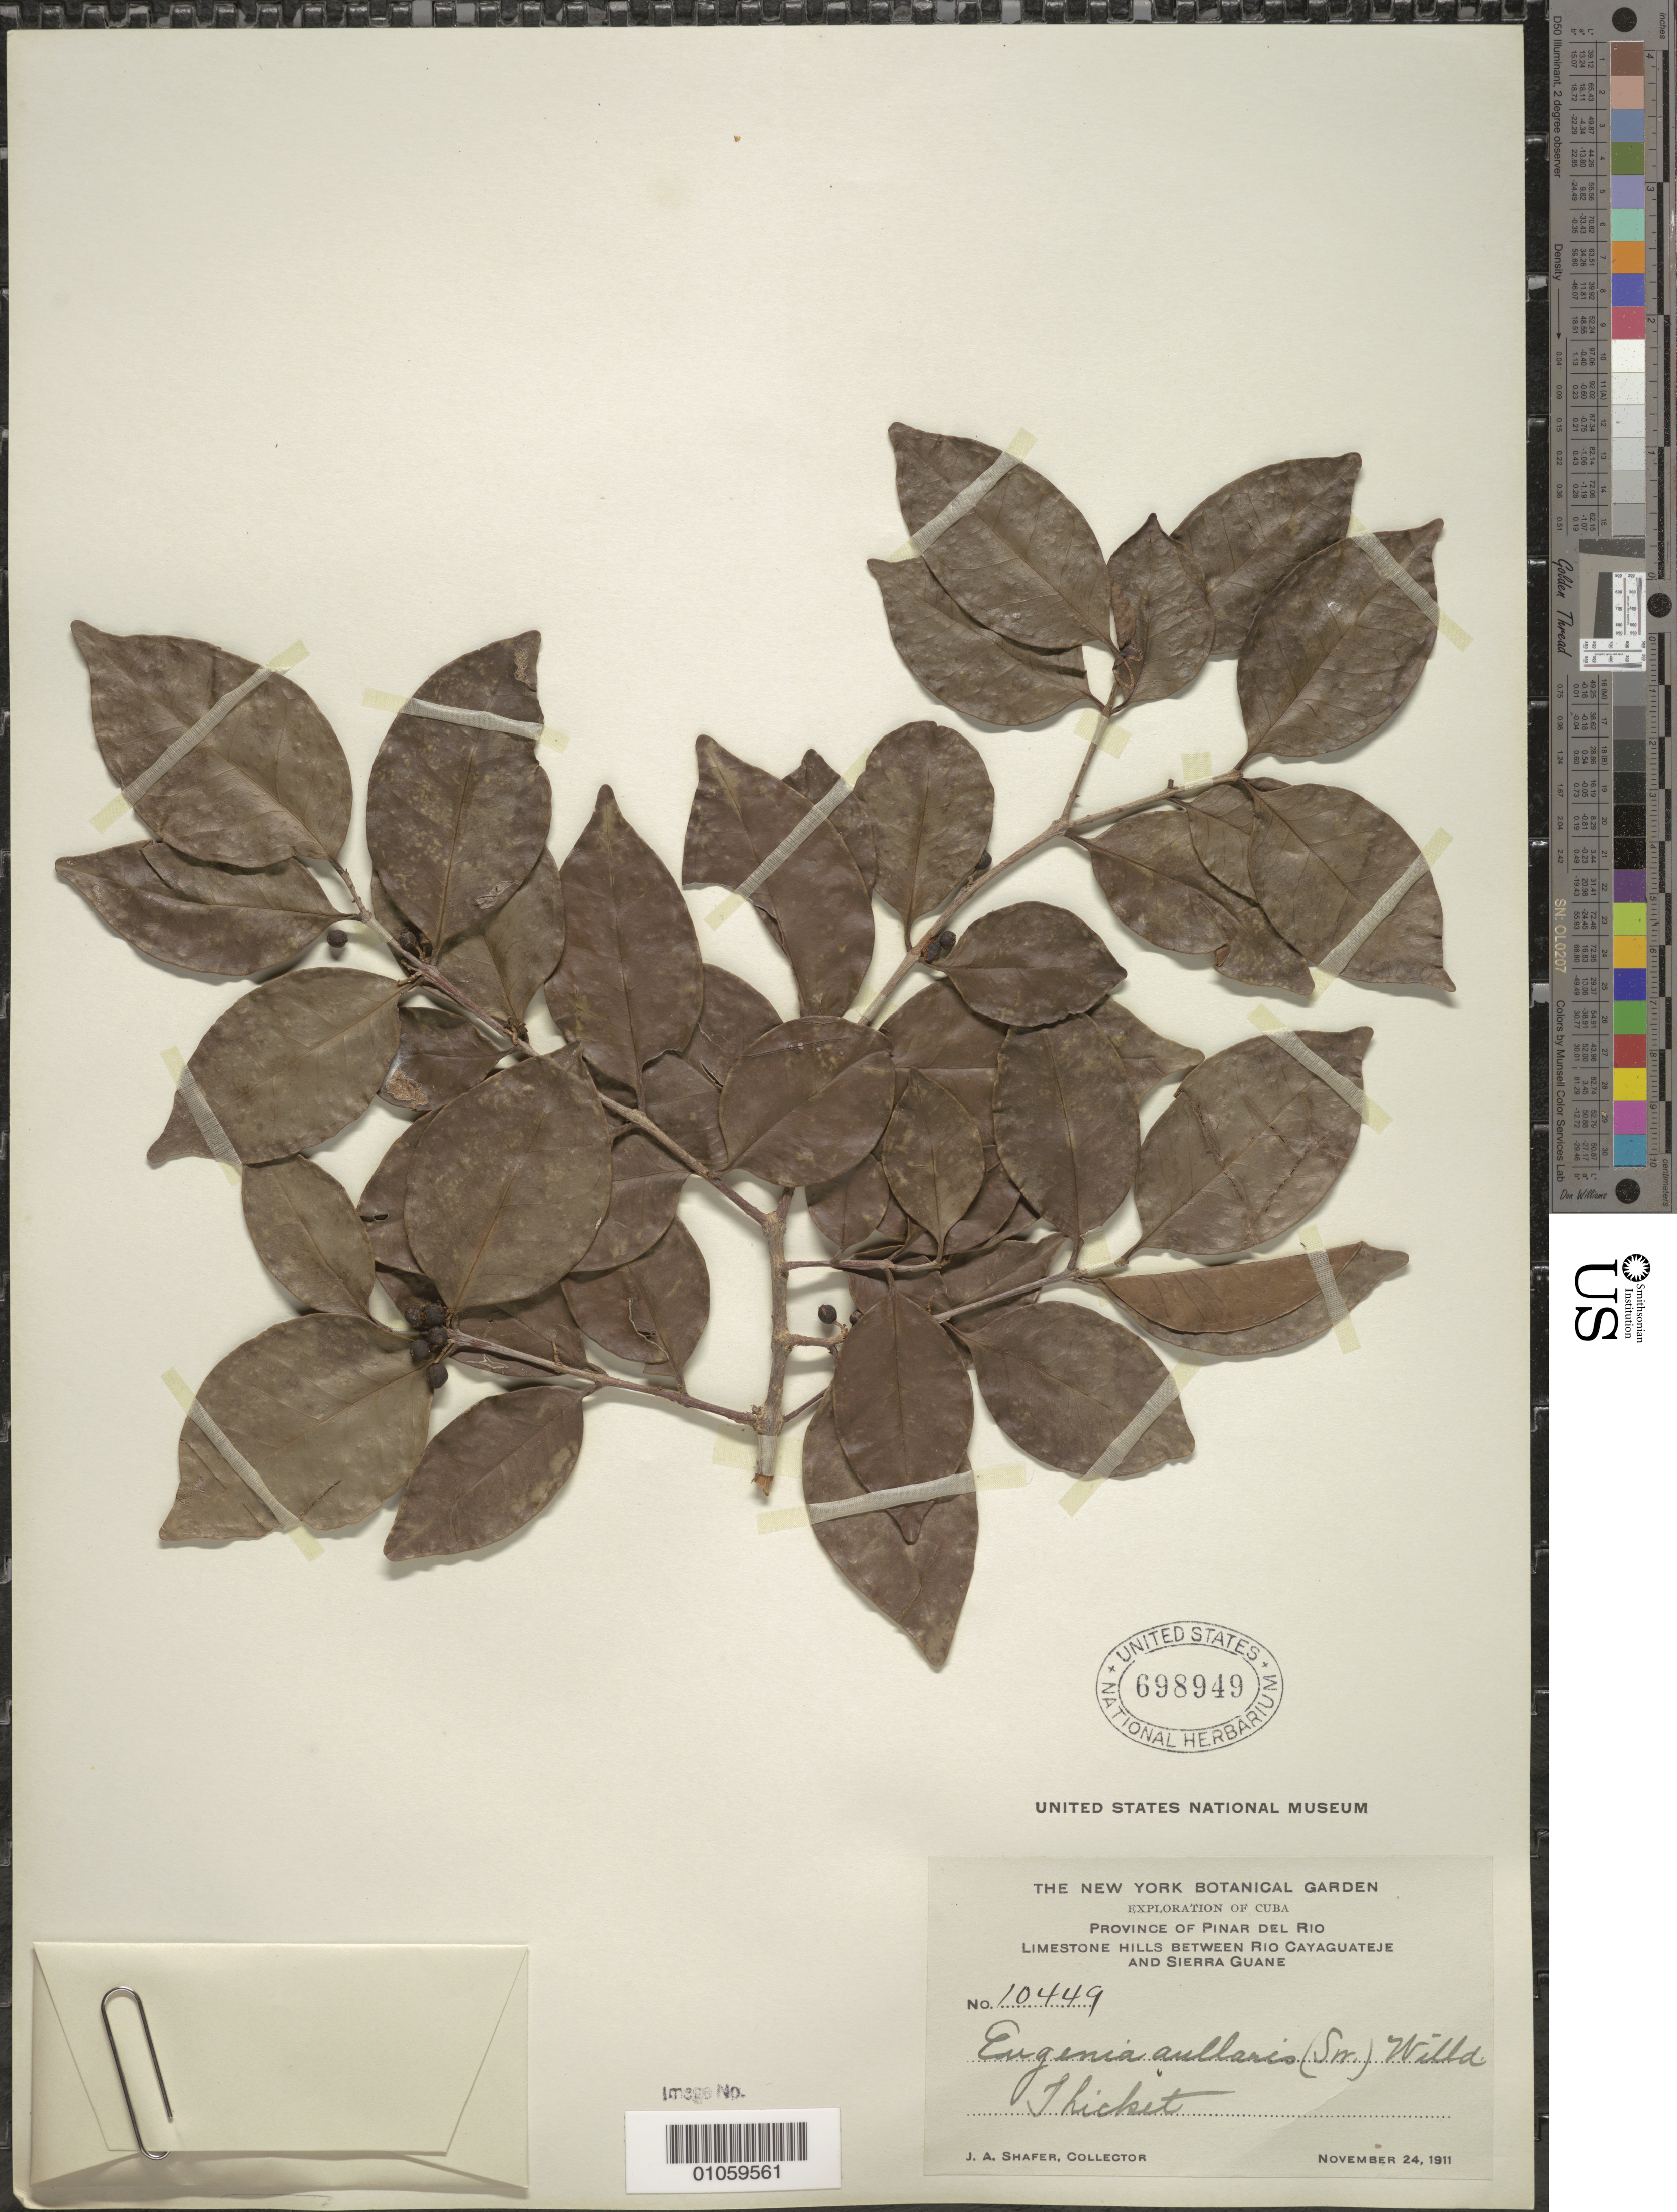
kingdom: Plantae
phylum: Tracheophyta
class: Magnoliopsida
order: Myrtales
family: Myrtaceae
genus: Eugenia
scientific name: Eugenia axillaris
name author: (Sw.) Willd.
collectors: J. A. Shafer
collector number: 10449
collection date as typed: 24 Nov 1911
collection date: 1911-11-24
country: Cuba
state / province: Pinar del Rio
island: Cuba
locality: Hills between Rio Cayaguateje and Sierra Guane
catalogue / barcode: US 698949